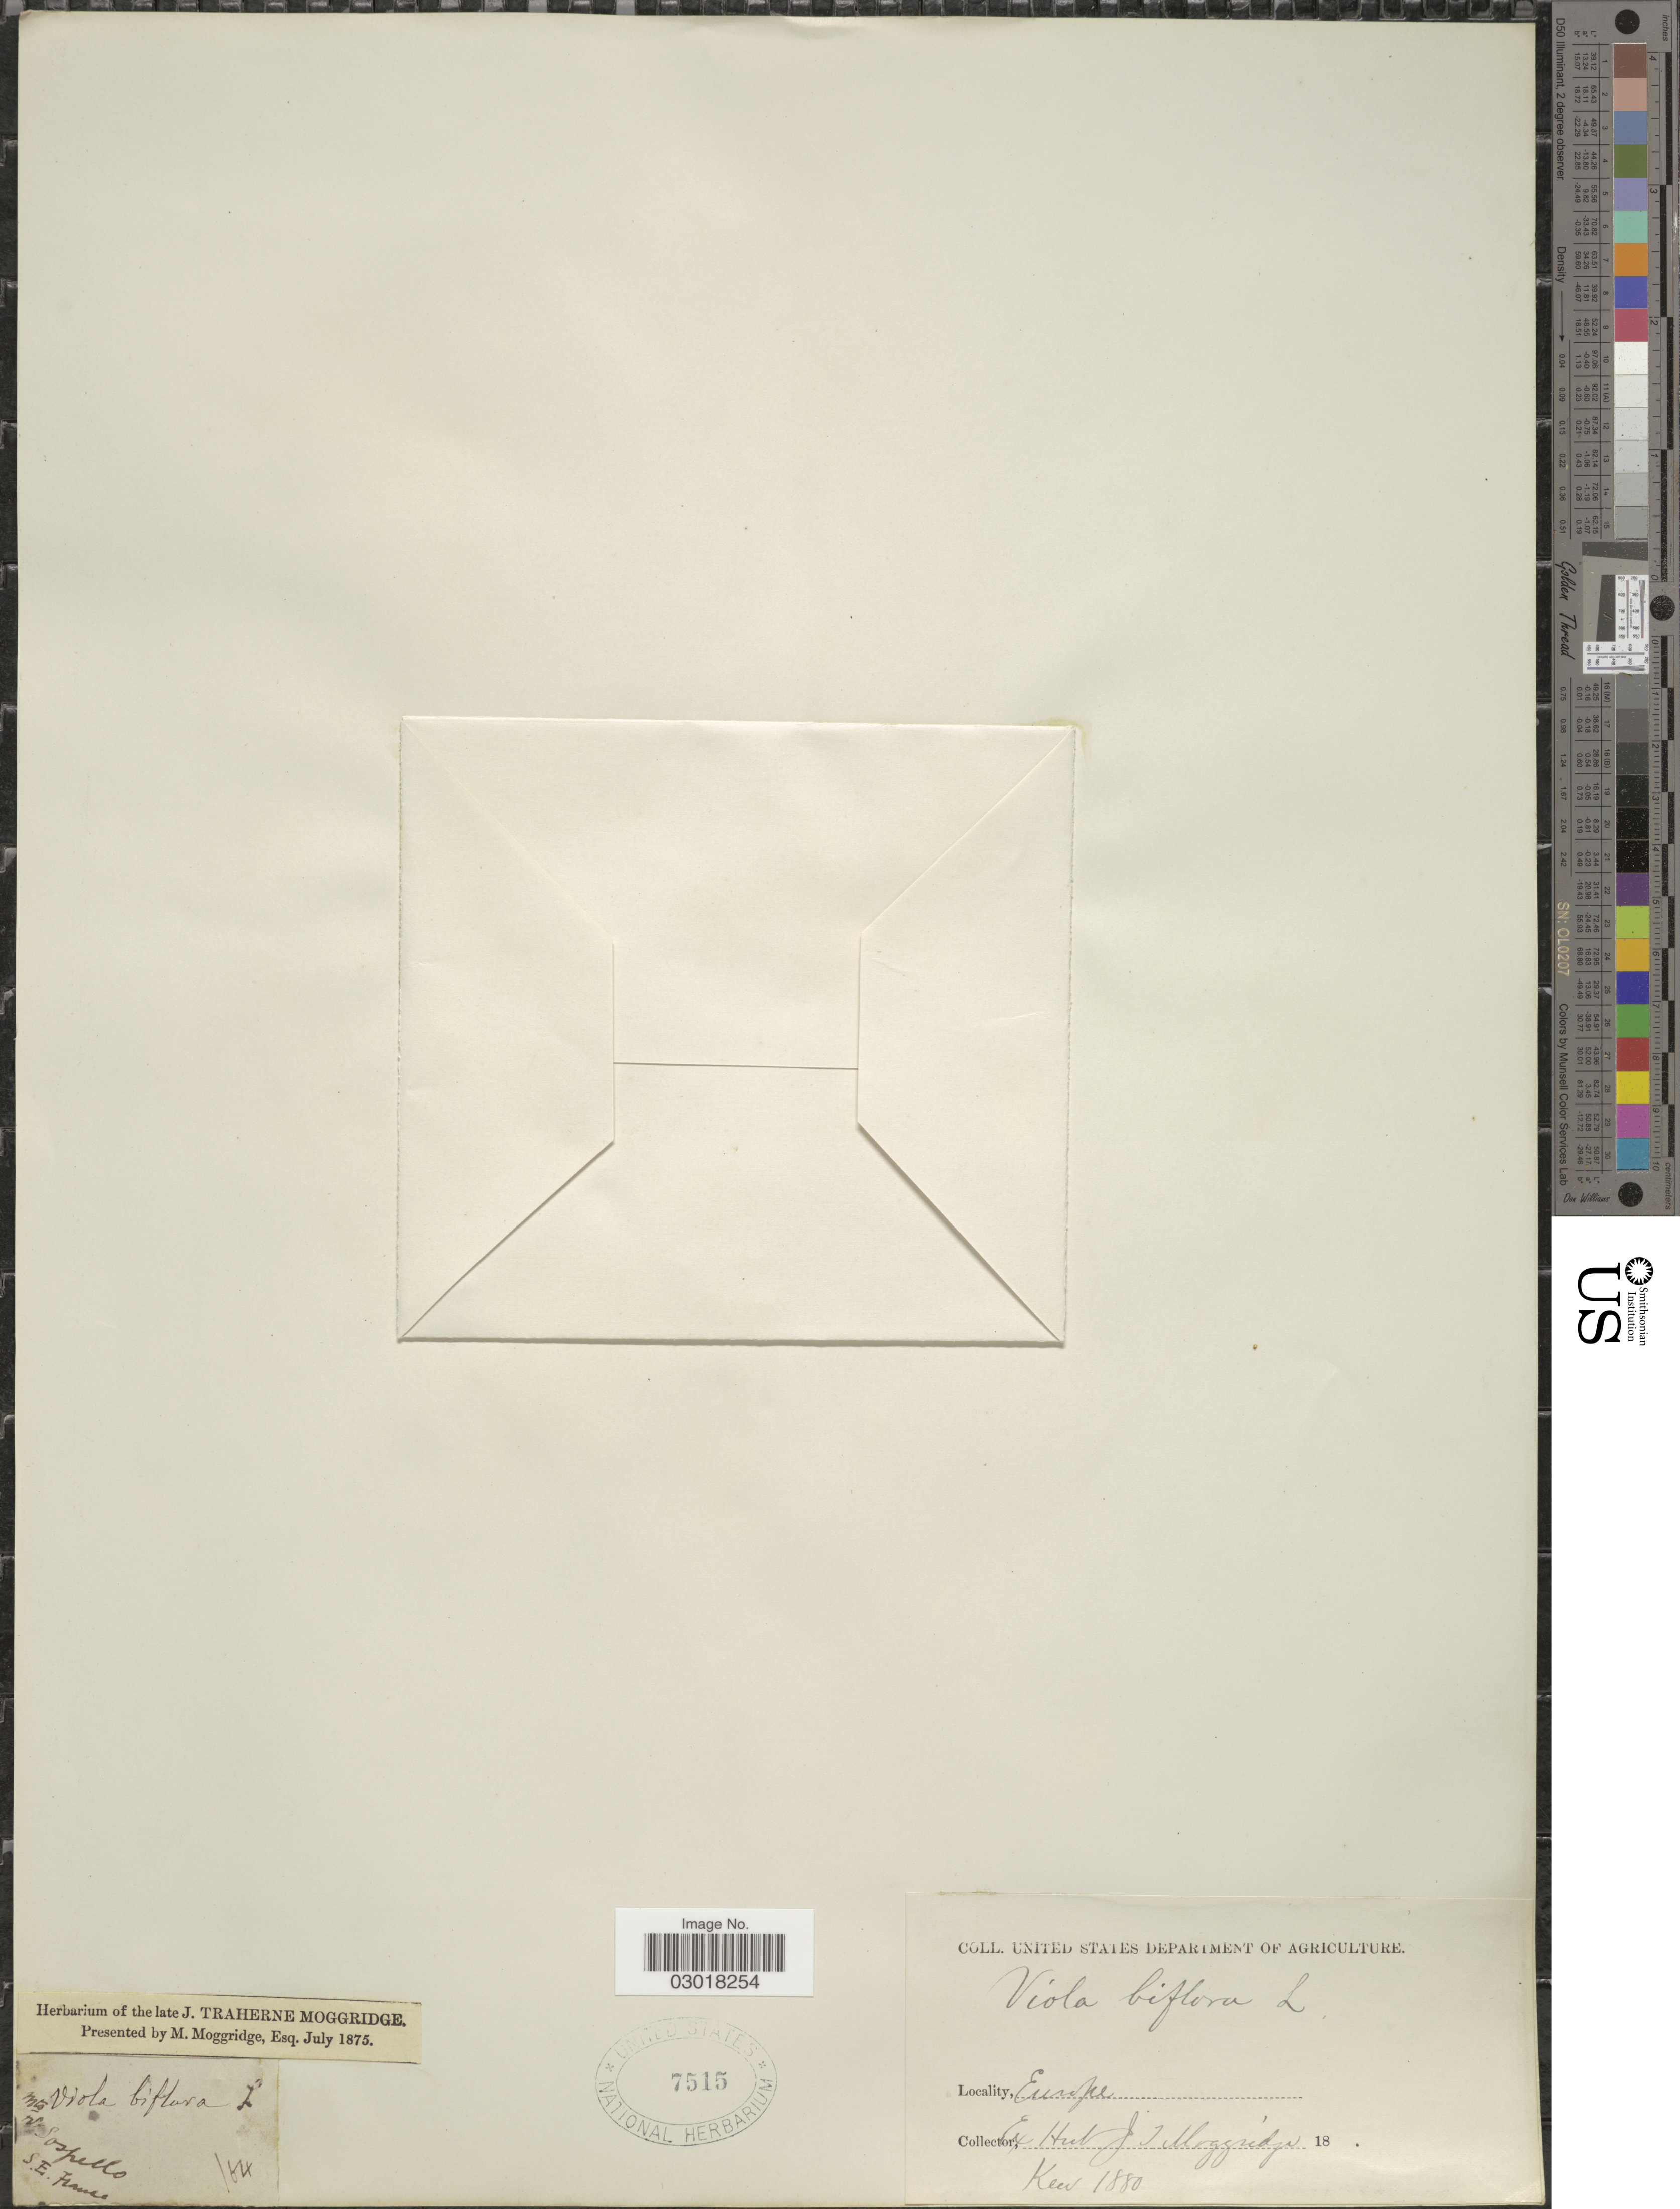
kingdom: Plantae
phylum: Tracheophyta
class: Magnoliopsida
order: Malpighiales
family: Violaceae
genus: Viola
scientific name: Viola biflora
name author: L.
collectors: ex herb. J.T. Moggridge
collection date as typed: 18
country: France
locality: Mts Nr Sospello S. E. France.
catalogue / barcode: US 7515